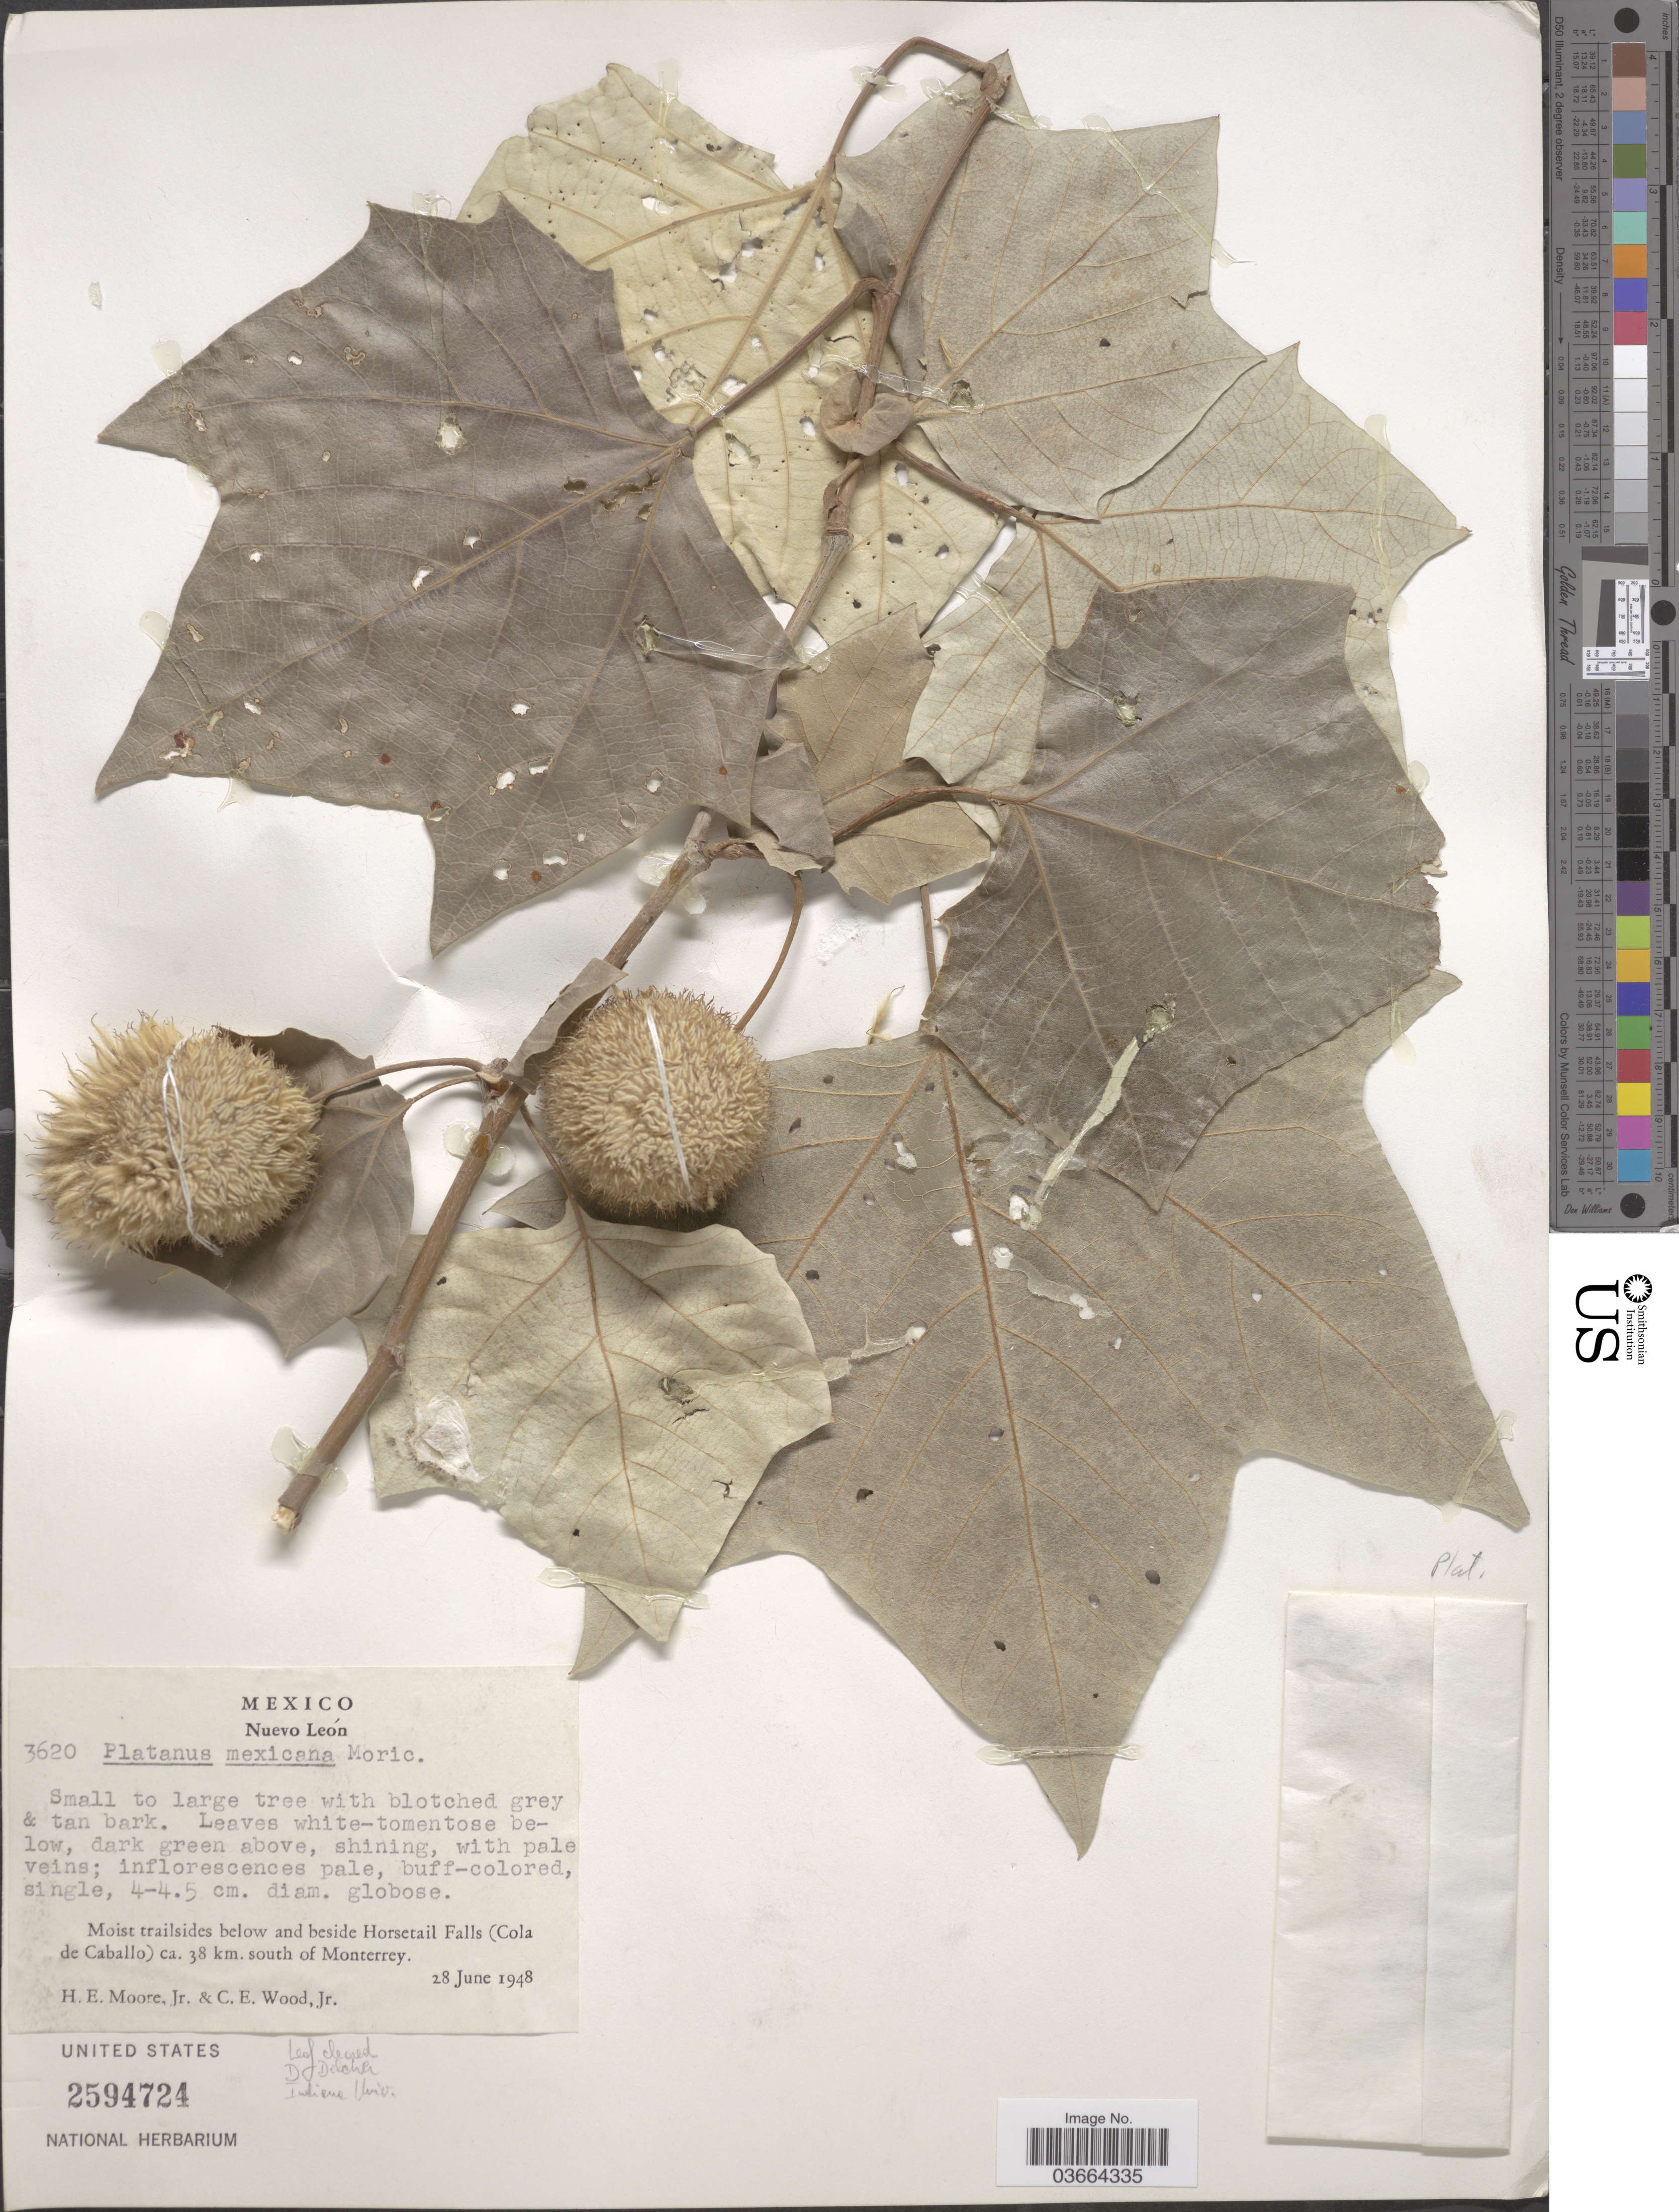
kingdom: Plantae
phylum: Tracheophyta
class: Magnoliopsida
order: Proteales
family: Platanaceae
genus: Platanus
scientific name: Platanus mexicana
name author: Moric.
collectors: H. Moore & C. Wood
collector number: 3620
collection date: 1948-06-28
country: Mexico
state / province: Nuevo León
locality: Moist trailsides below and beside Horsetail Falls (Cola de Caballo) ca. 38 km. south of Monterrey.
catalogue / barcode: US 2594724